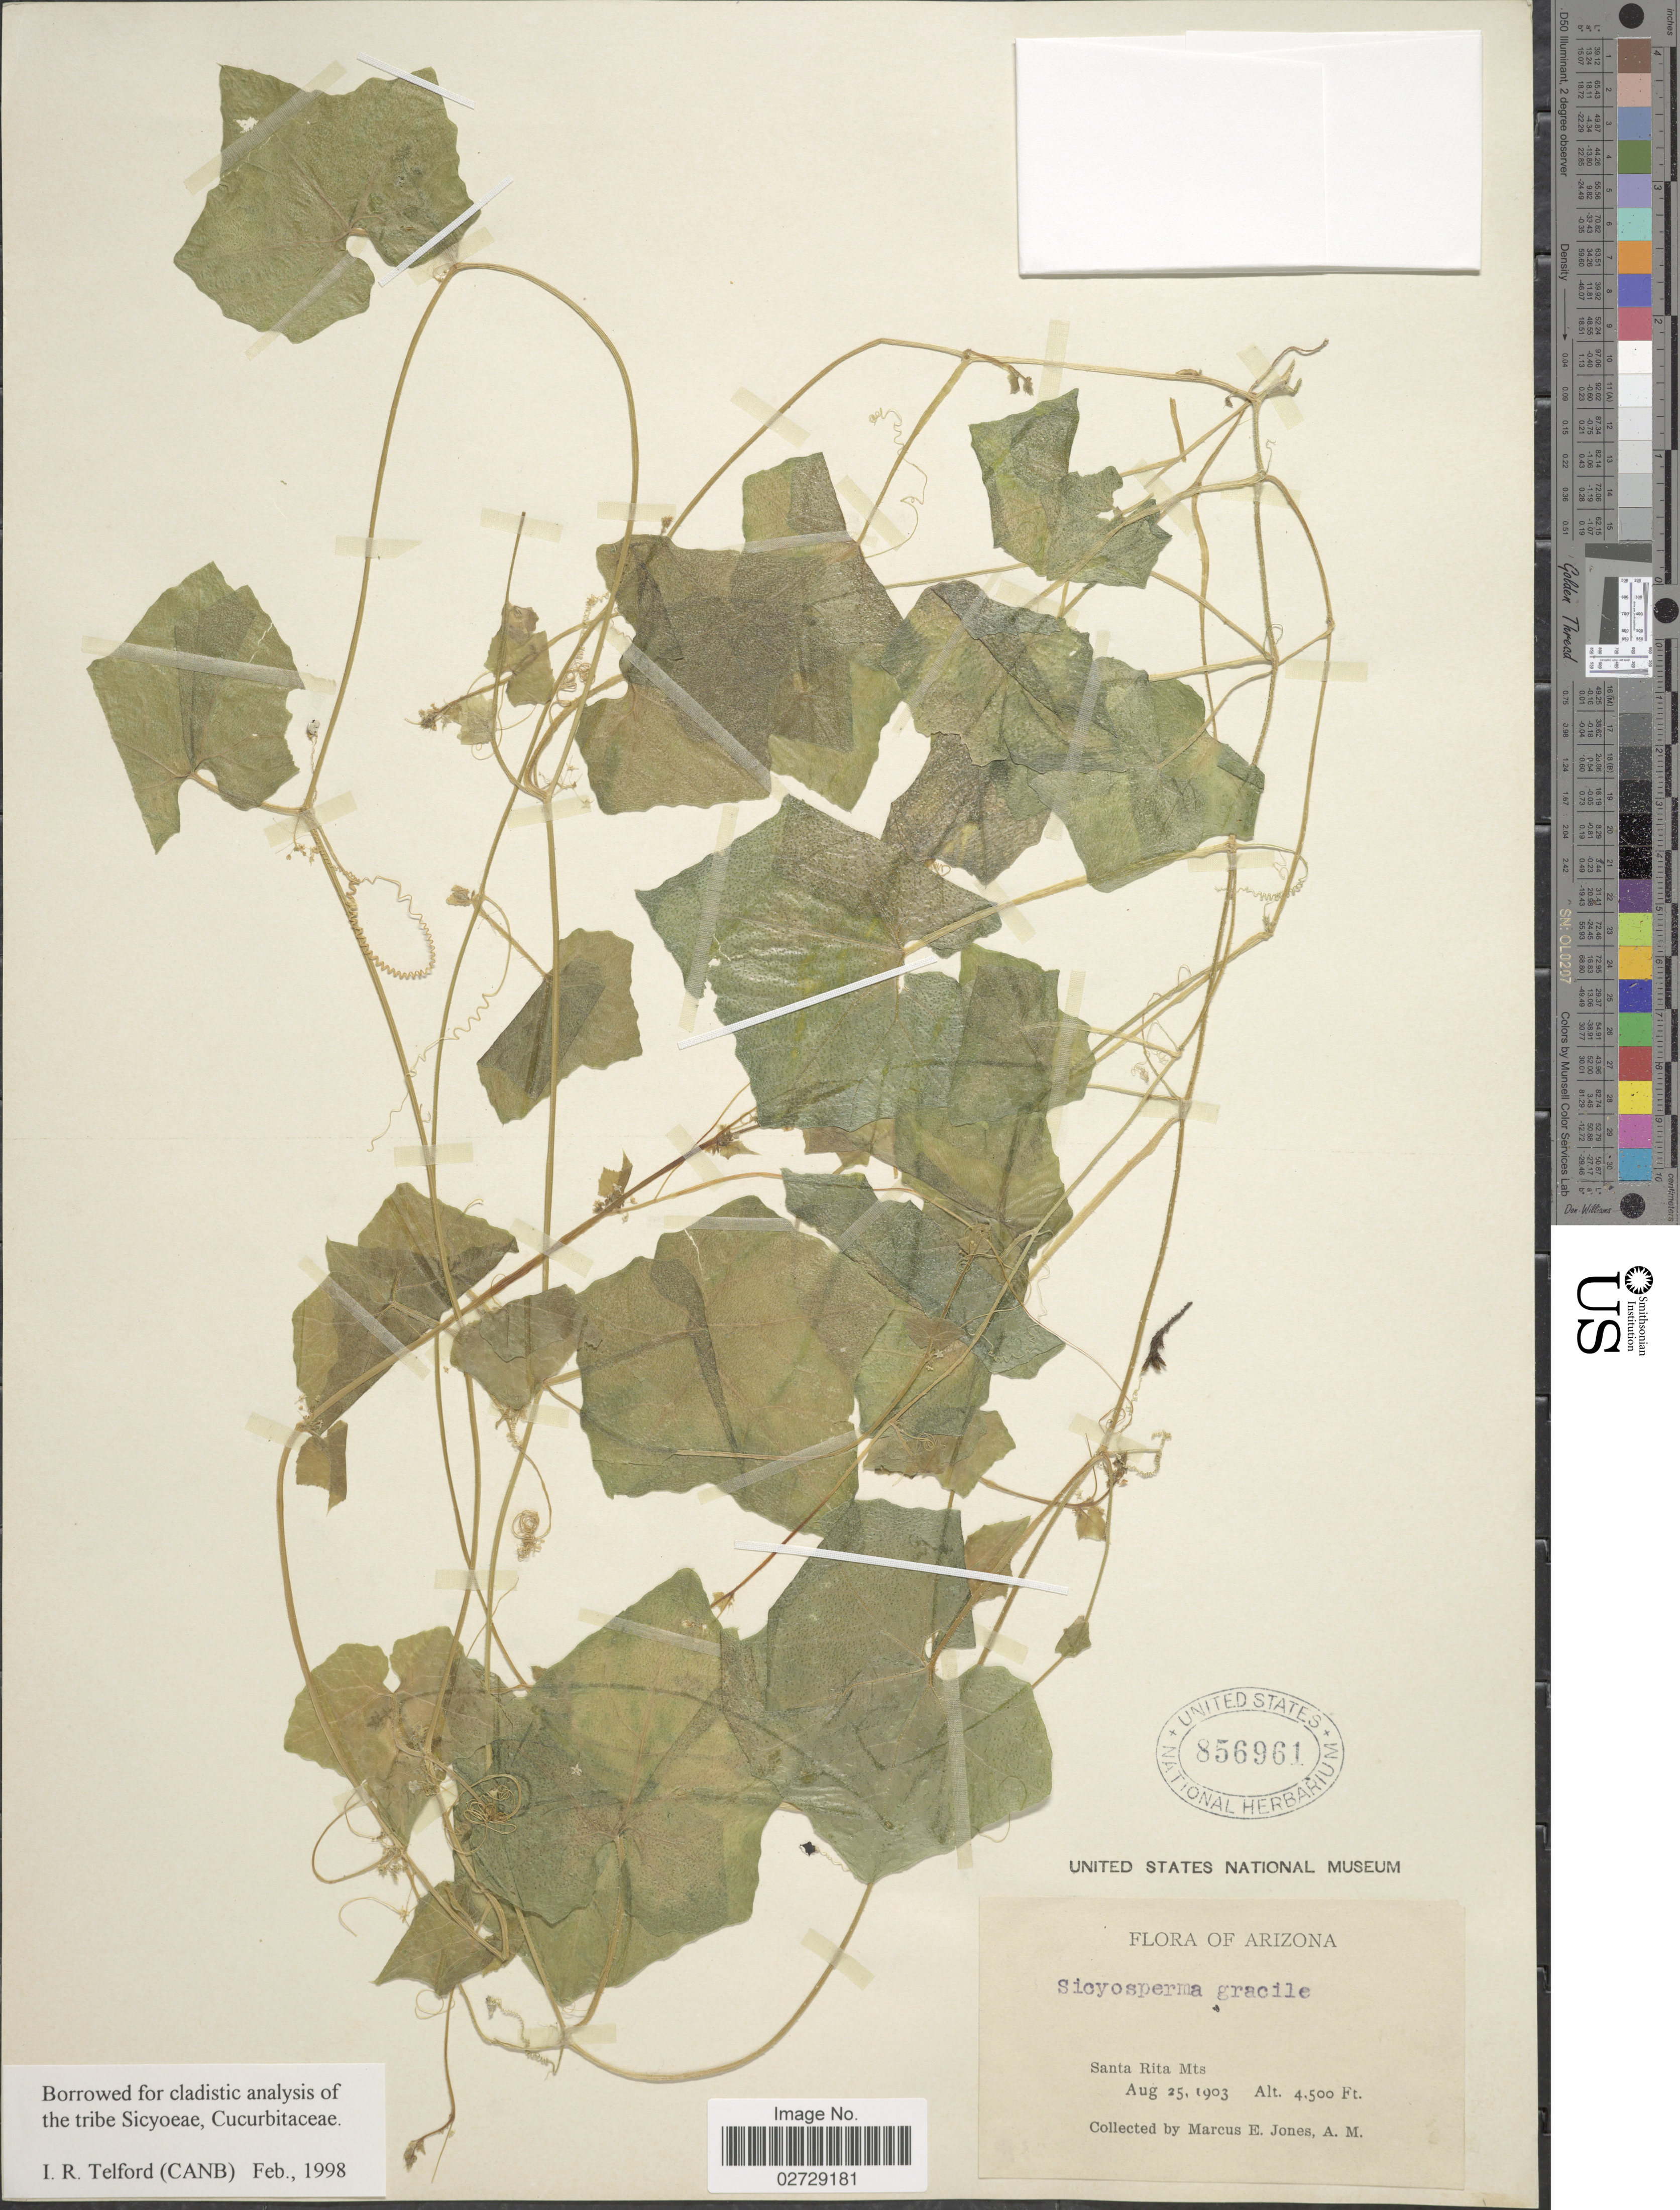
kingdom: Plantae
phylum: Tracheophyta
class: Magnoliopsida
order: Cucurbitales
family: Cucurbitaceae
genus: Sicyosperma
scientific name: Sicyosperma gracile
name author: A. Gray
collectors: M. E. Jones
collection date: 1903-08-25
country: United States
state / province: Arizona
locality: Santa Rita Mts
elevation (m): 1372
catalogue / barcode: US 856961